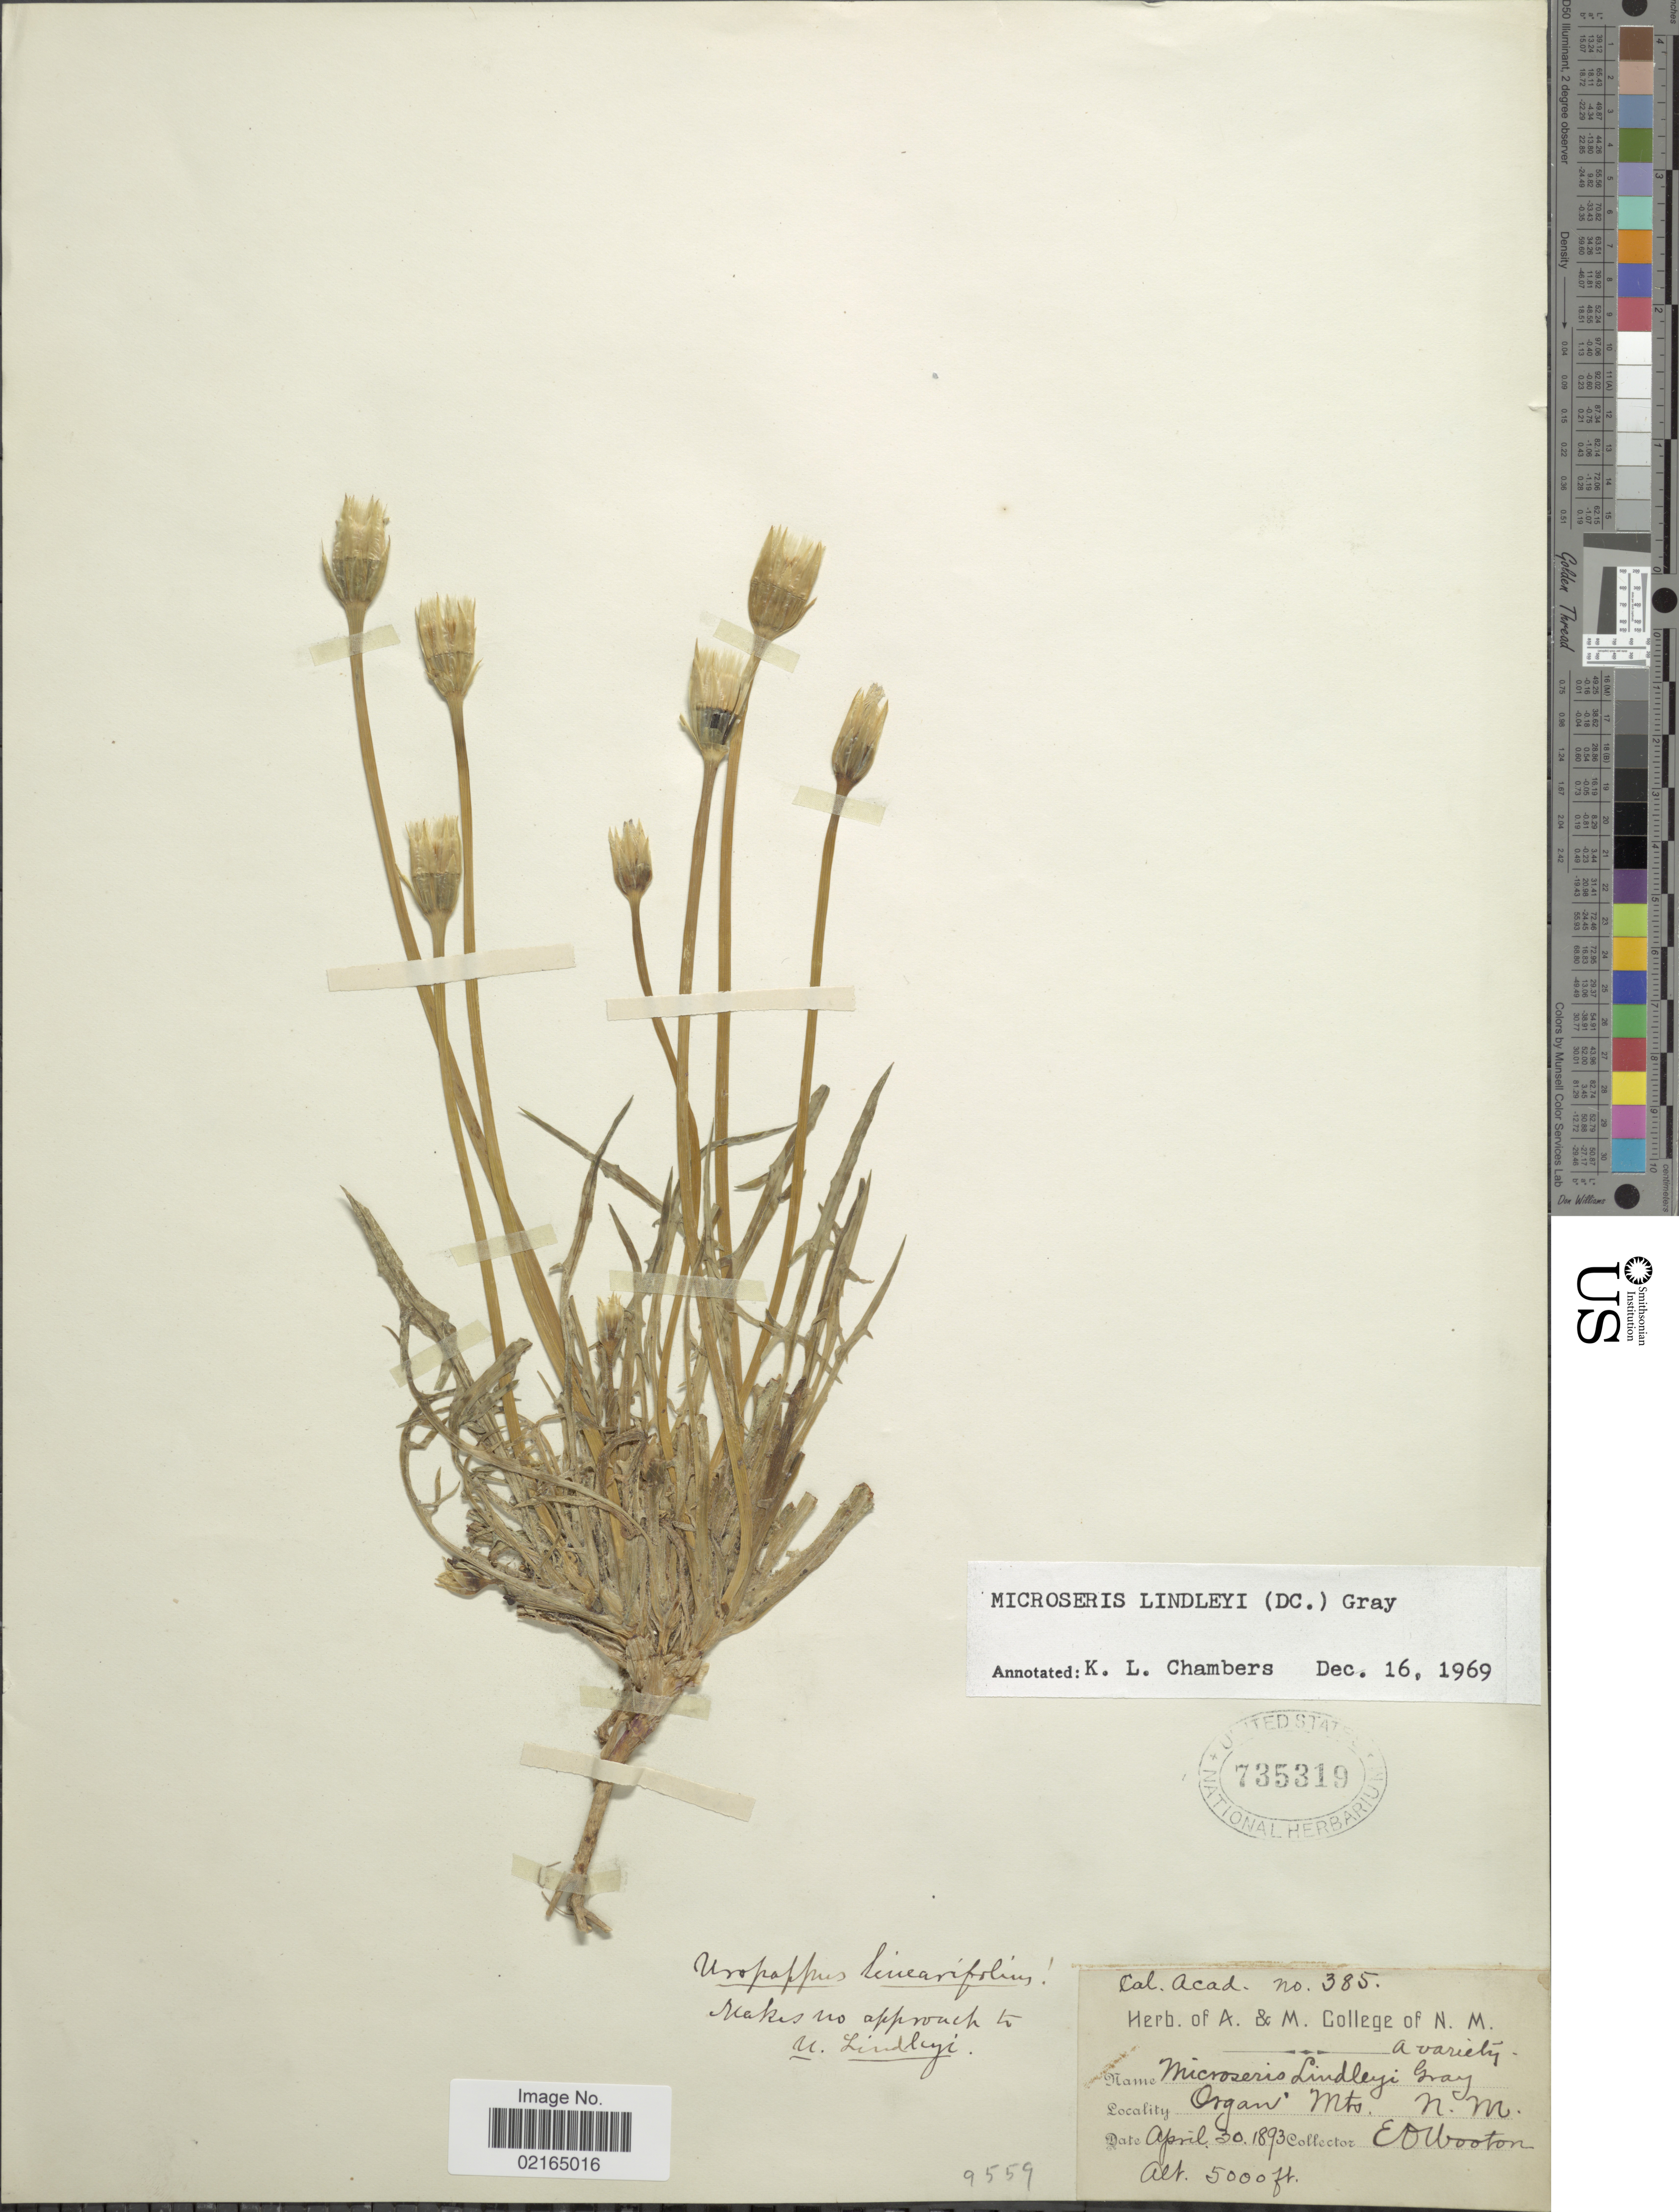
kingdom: Plantae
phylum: Tracheophyta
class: Magnoliopsida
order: Asterales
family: Asteraceae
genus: Uropappus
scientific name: Uropappus lindleyi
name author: (DC.) Nutt.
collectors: E. O. Wooton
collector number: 385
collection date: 1893-04-30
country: United States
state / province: New Mexico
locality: Organ Mts.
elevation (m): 1524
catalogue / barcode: US 735319